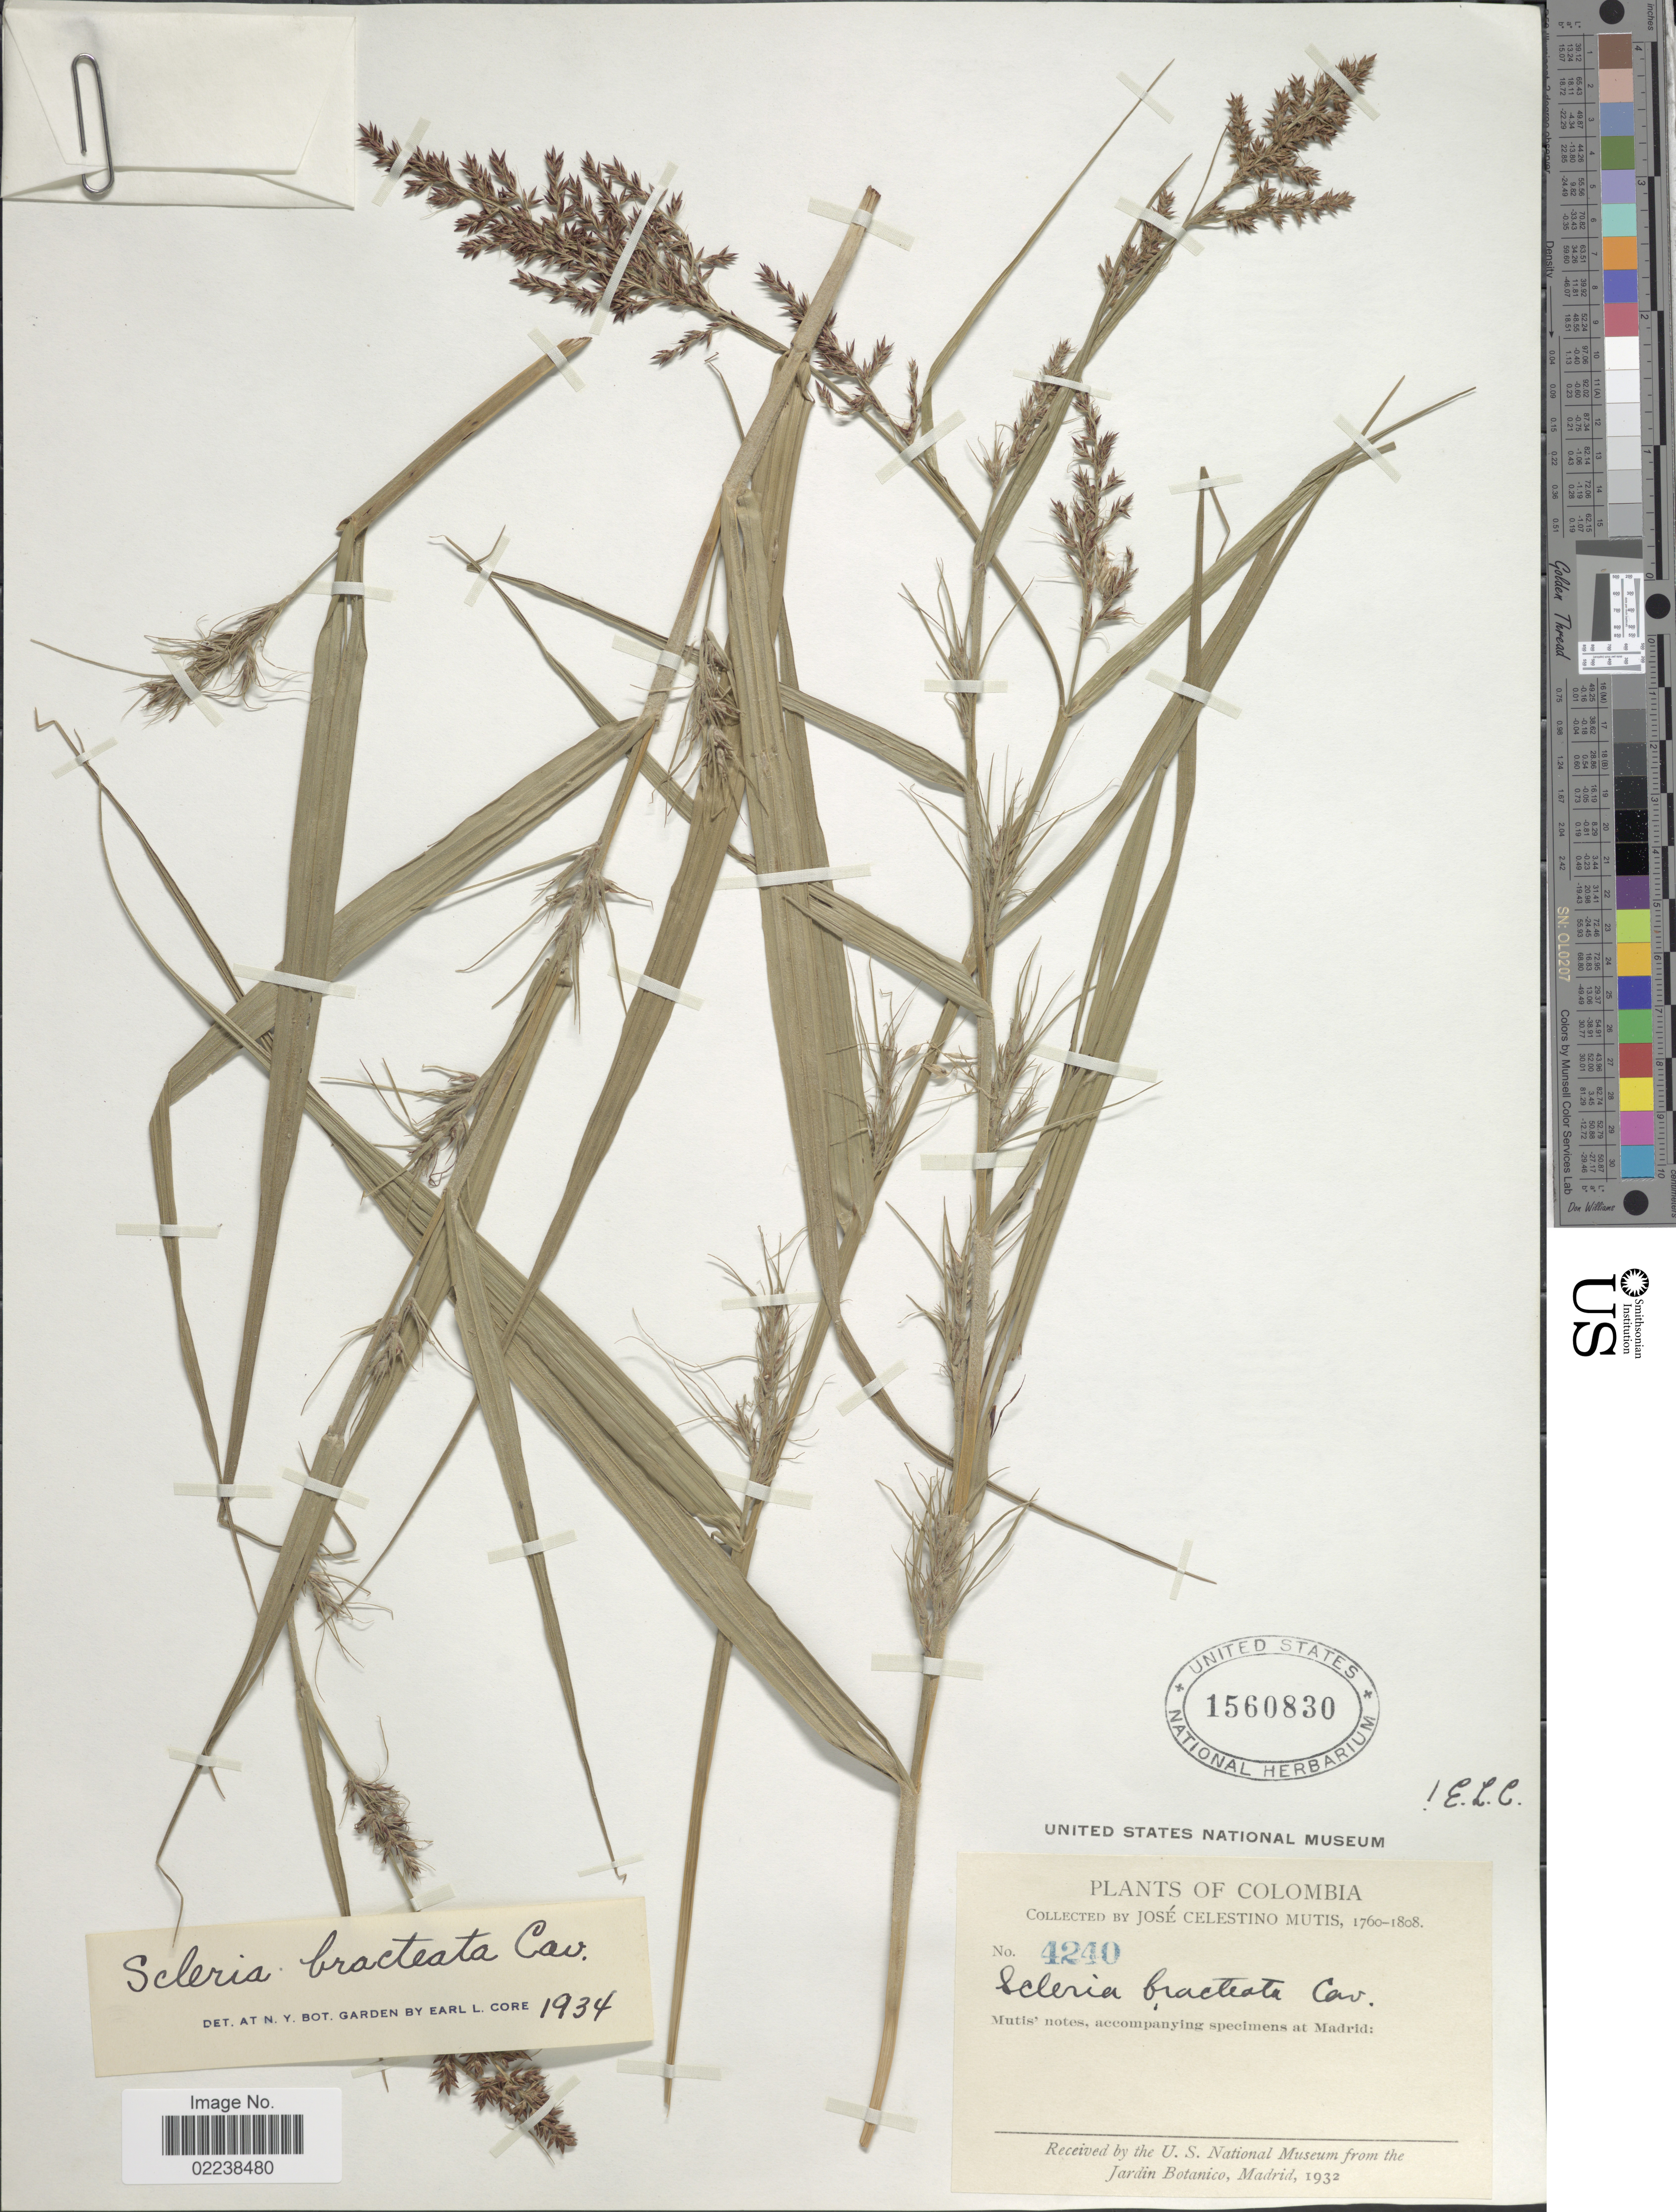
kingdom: Plantae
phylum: Tracheophyta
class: Liliopsida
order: Poales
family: Cyperaceae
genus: Scleria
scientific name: Scleria bracteata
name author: Cav.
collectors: J. C. B. Mutis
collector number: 4240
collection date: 1760/1808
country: Colombia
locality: Colombia,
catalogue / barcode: US 1560830